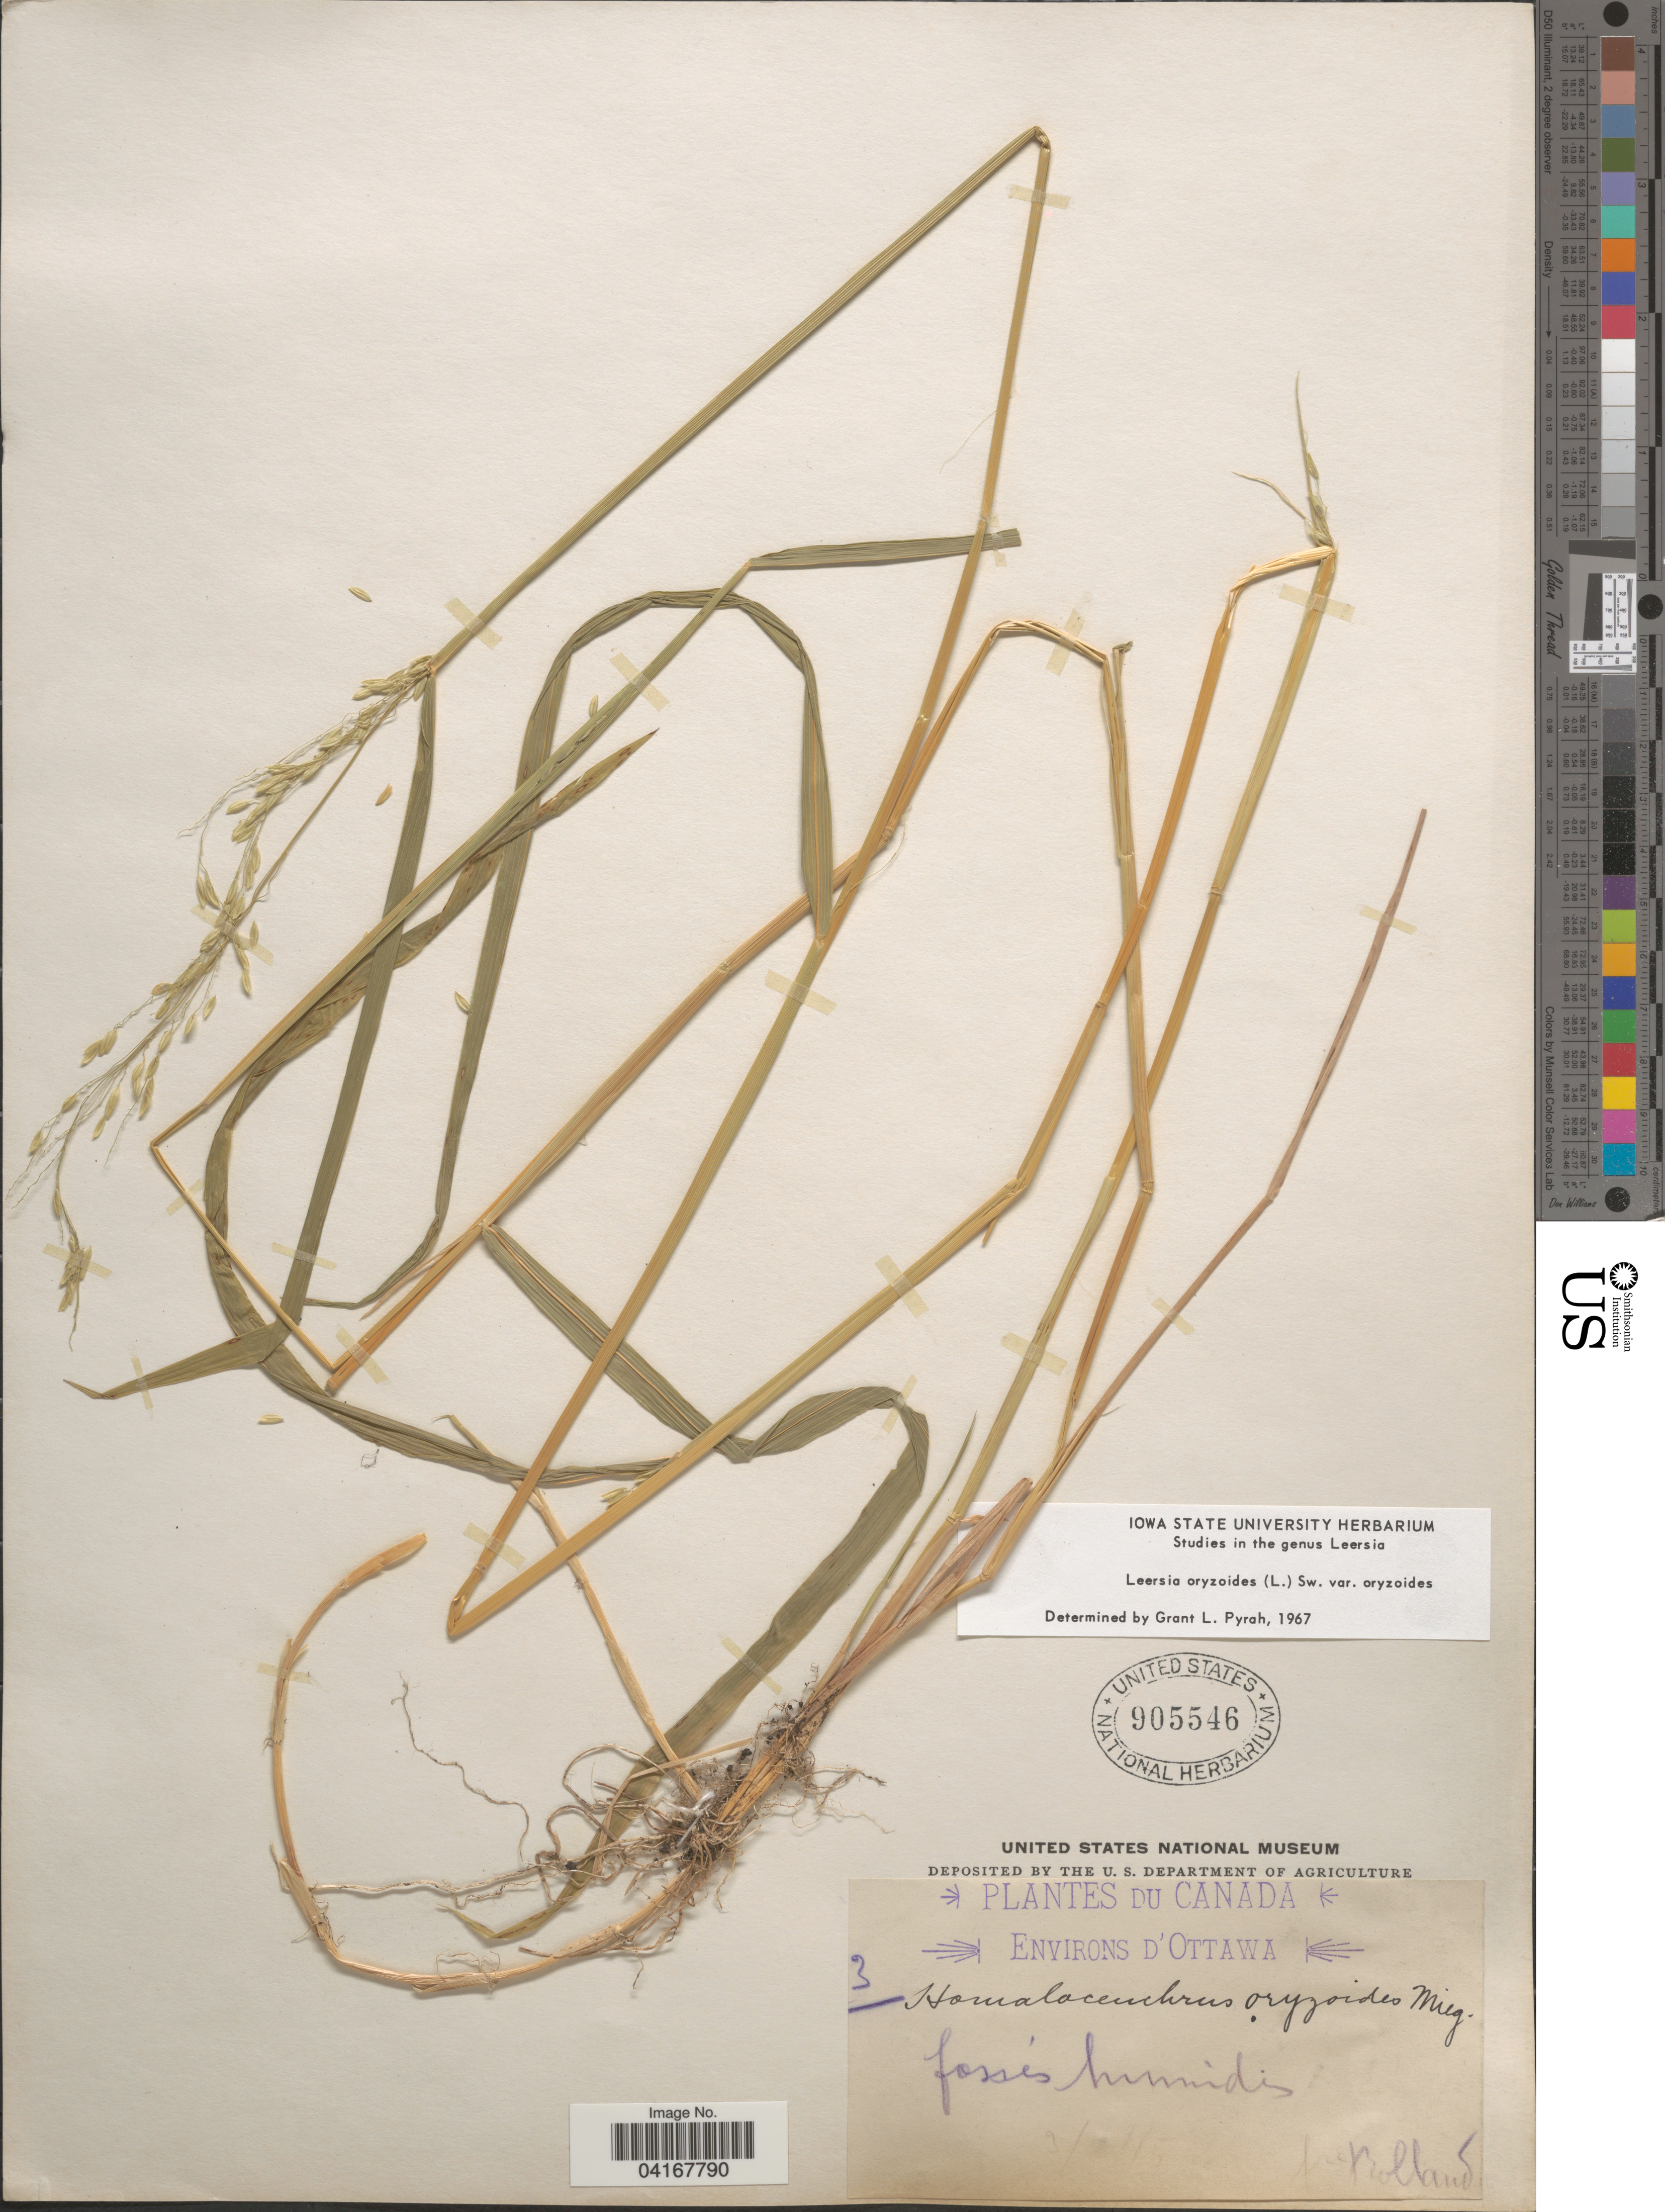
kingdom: Plantae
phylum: Tracheophyta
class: Liliopsida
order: Poales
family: Poaceae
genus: Leersia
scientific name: Leersia oryzoides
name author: (L.) Sw.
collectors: F. Rolland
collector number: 3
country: Canada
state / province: Ontario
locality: Environs d'Ottawa.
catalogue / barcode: US 905546